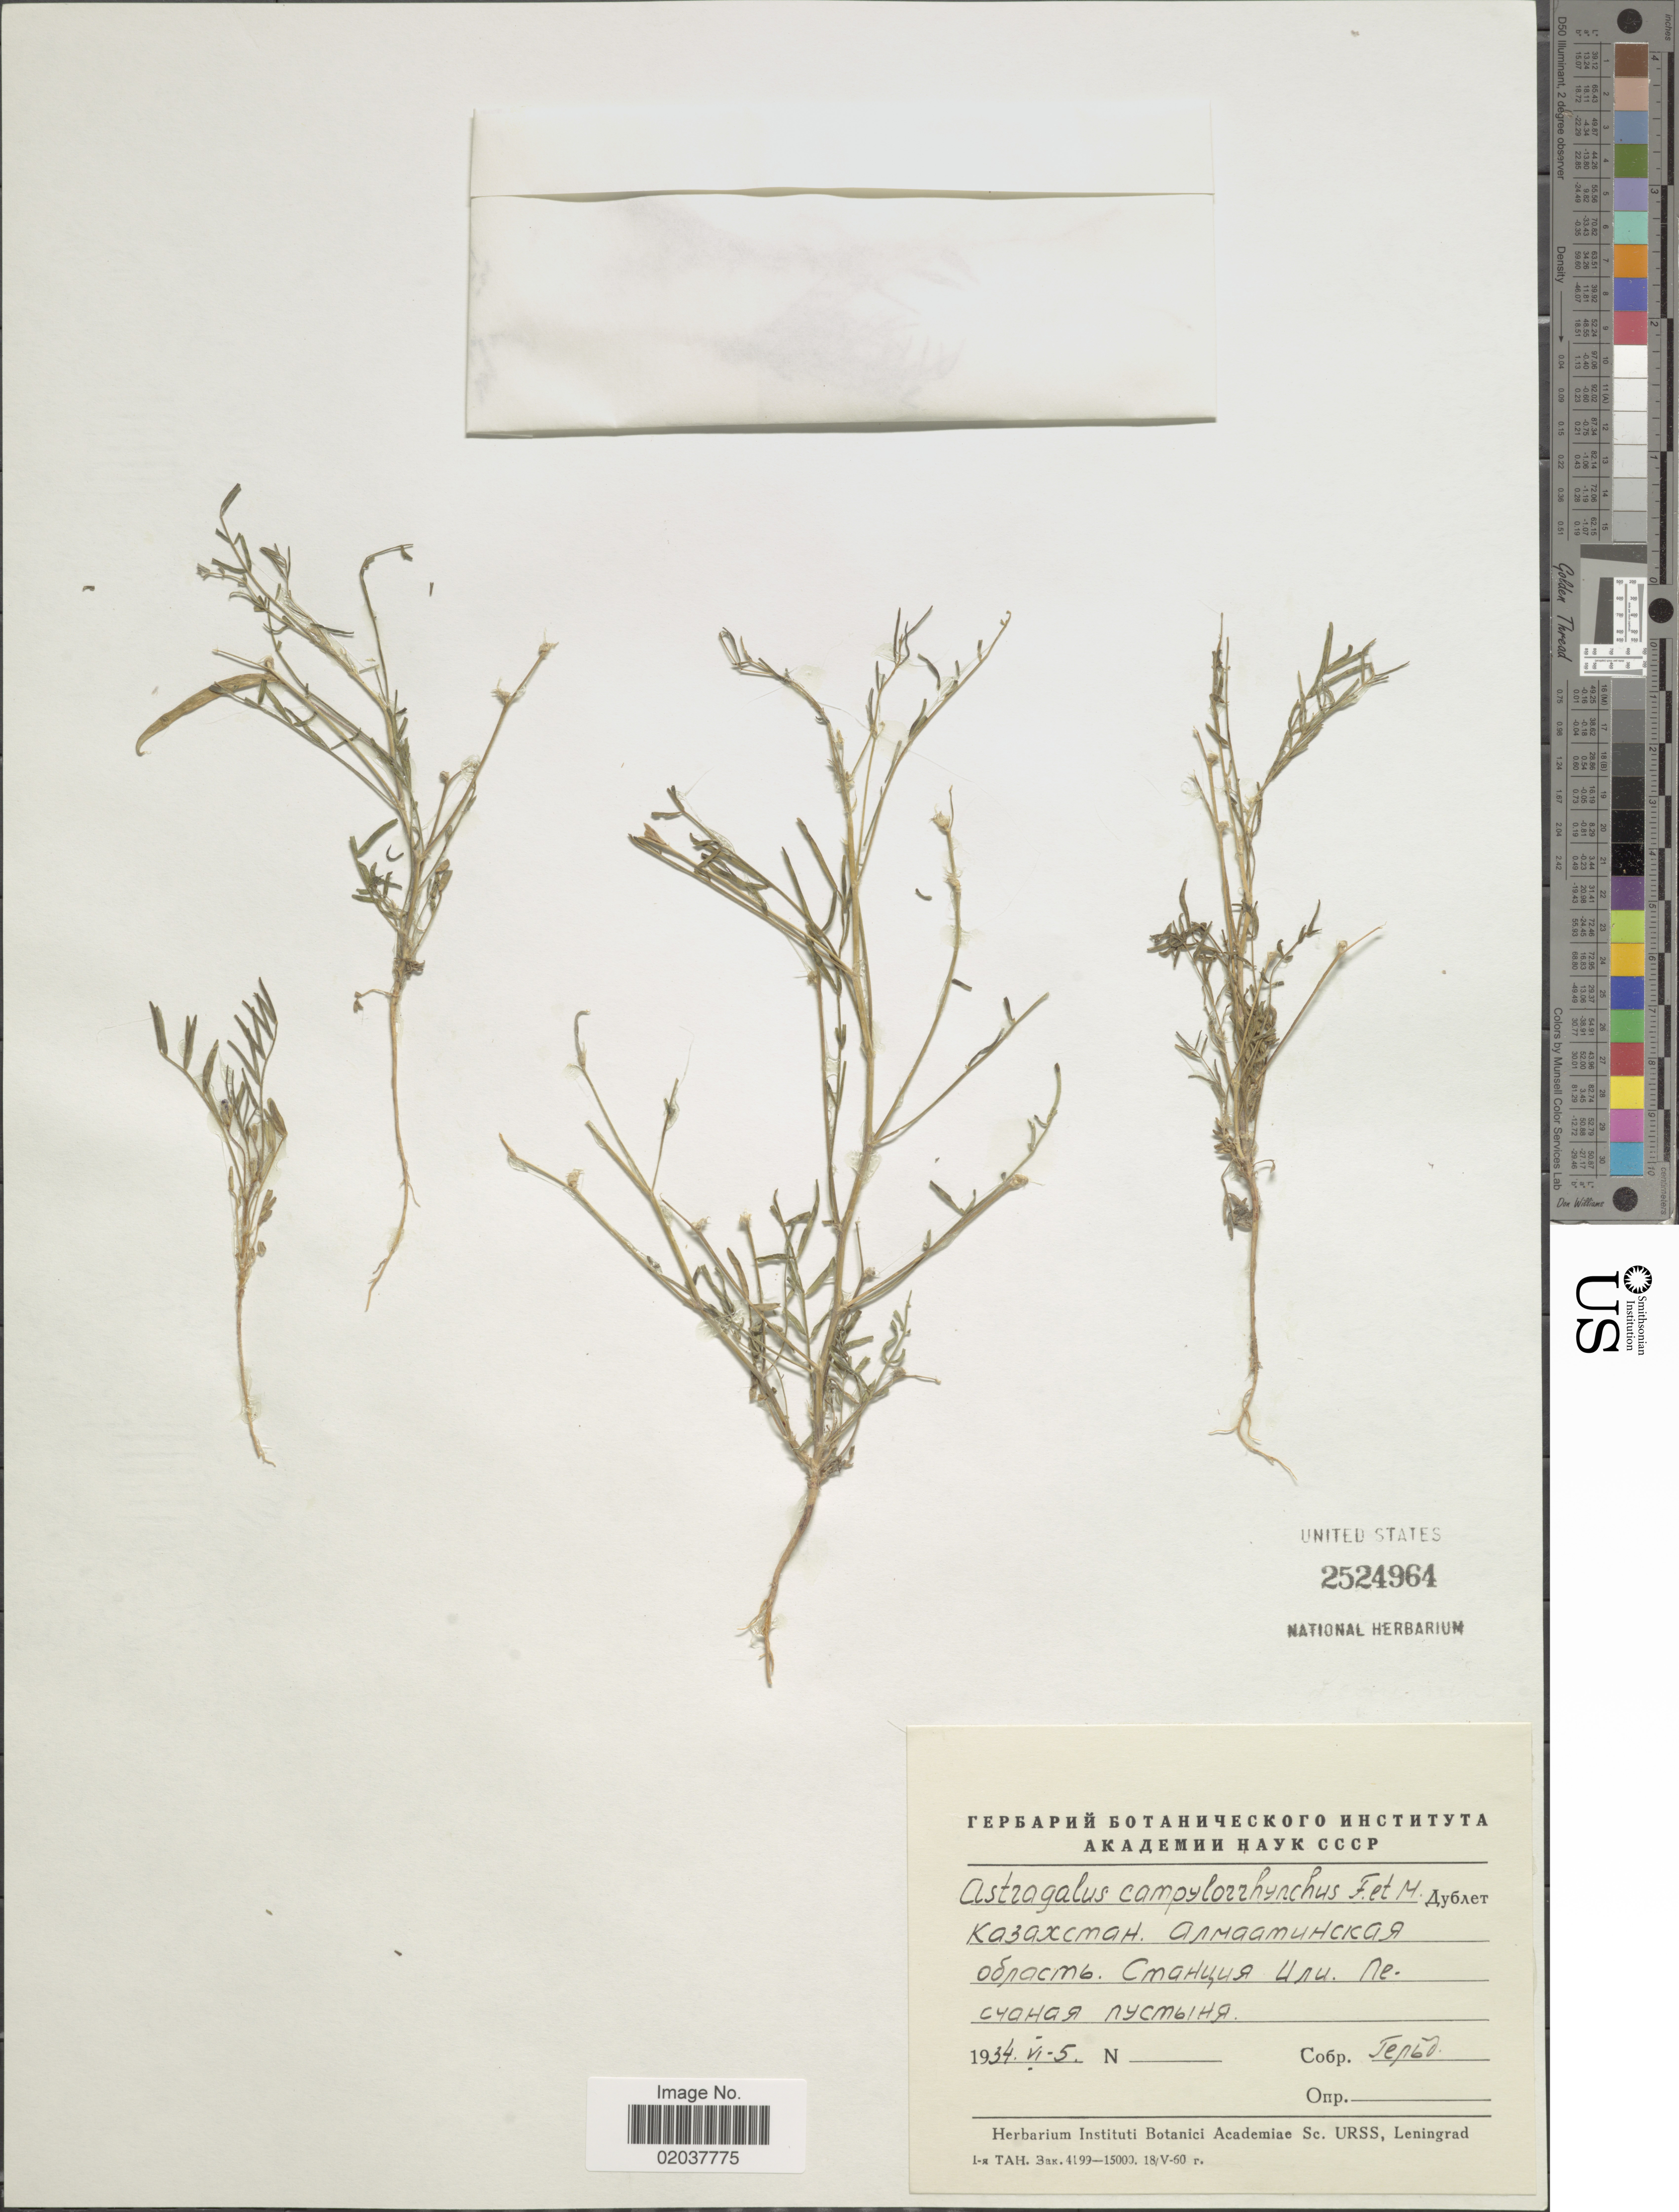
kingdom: Plantae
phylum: Tracheophyta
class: Magnoliopsida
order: Fabales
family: Fabaceae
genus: Astragalus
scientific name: Astragalus campylorhynchus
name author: Fisch. & C.A. Mey.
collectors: A. Geld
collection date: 1934-06-05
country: Kazakhstan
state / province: Almaty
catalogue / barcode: US 2524964